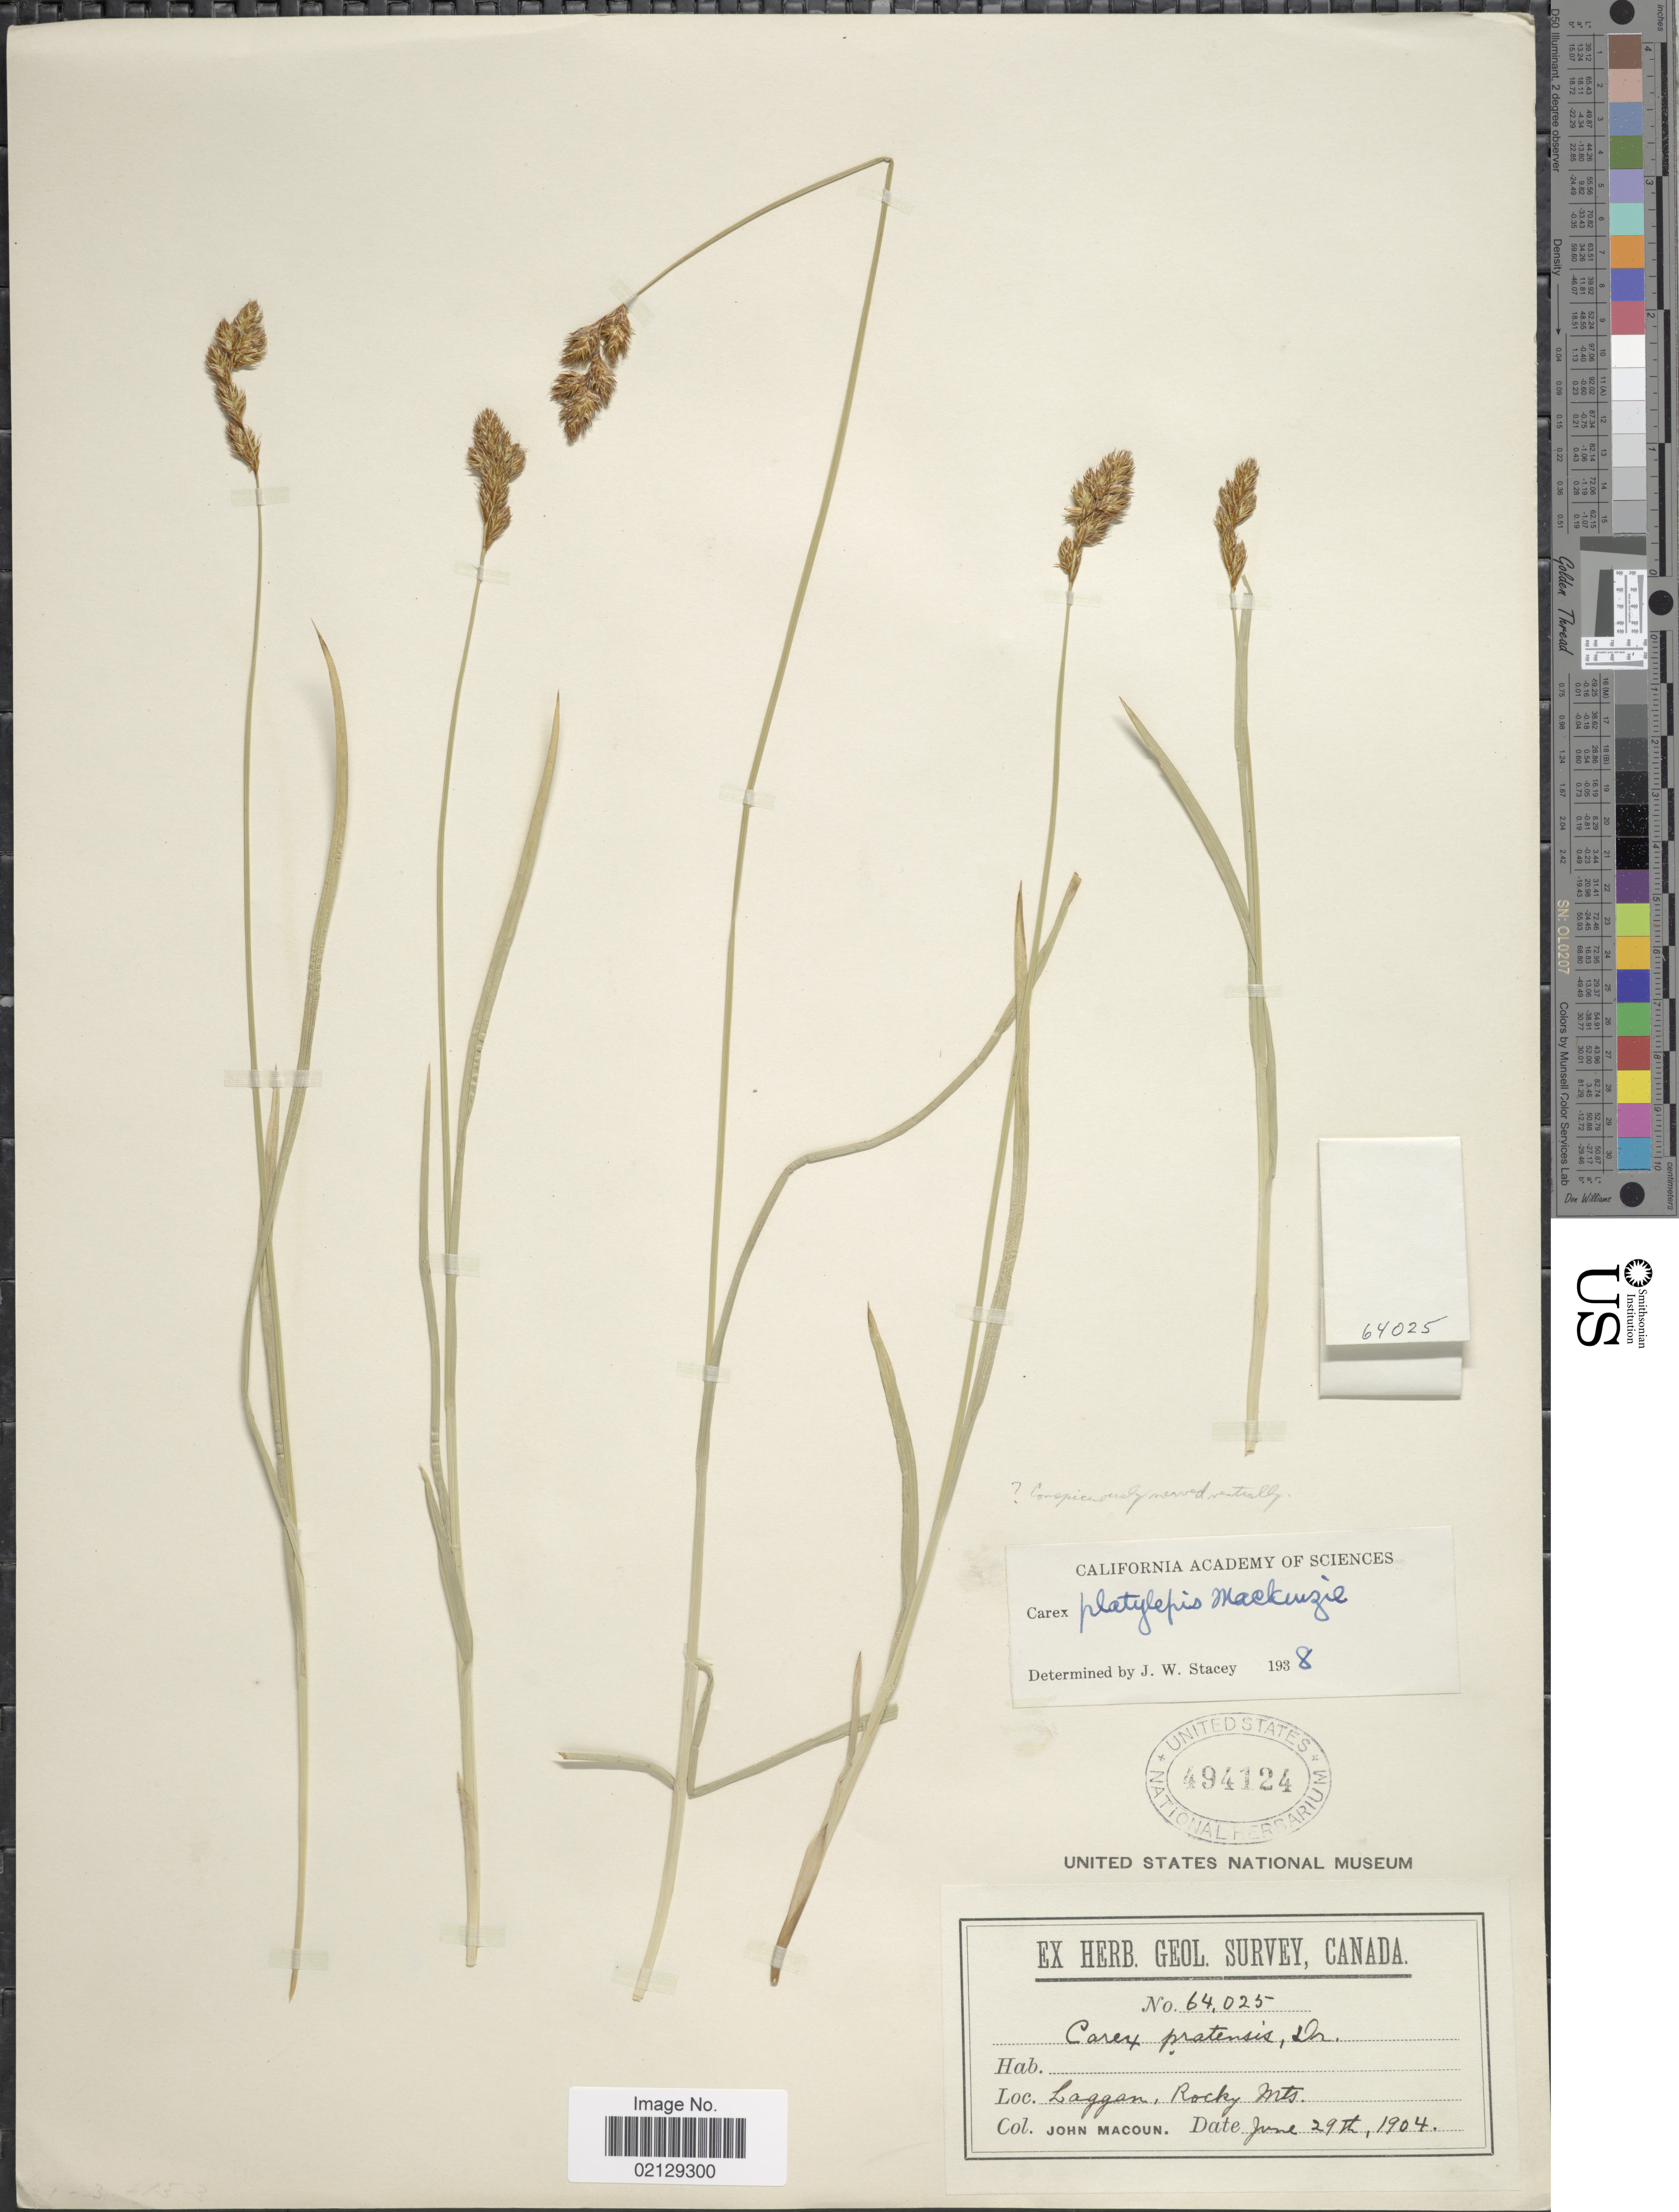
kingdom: Plantae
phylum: Tracheophyta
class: Liliopsida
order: Poales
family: Cyperaceae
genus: Carex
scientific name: Carex praticola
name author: Rydb.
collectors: J. Macoun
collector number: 64025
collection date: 1904-06-29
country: Canada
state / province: Alberta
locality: Laggan, Rocky Mts.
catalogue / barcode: US 494124